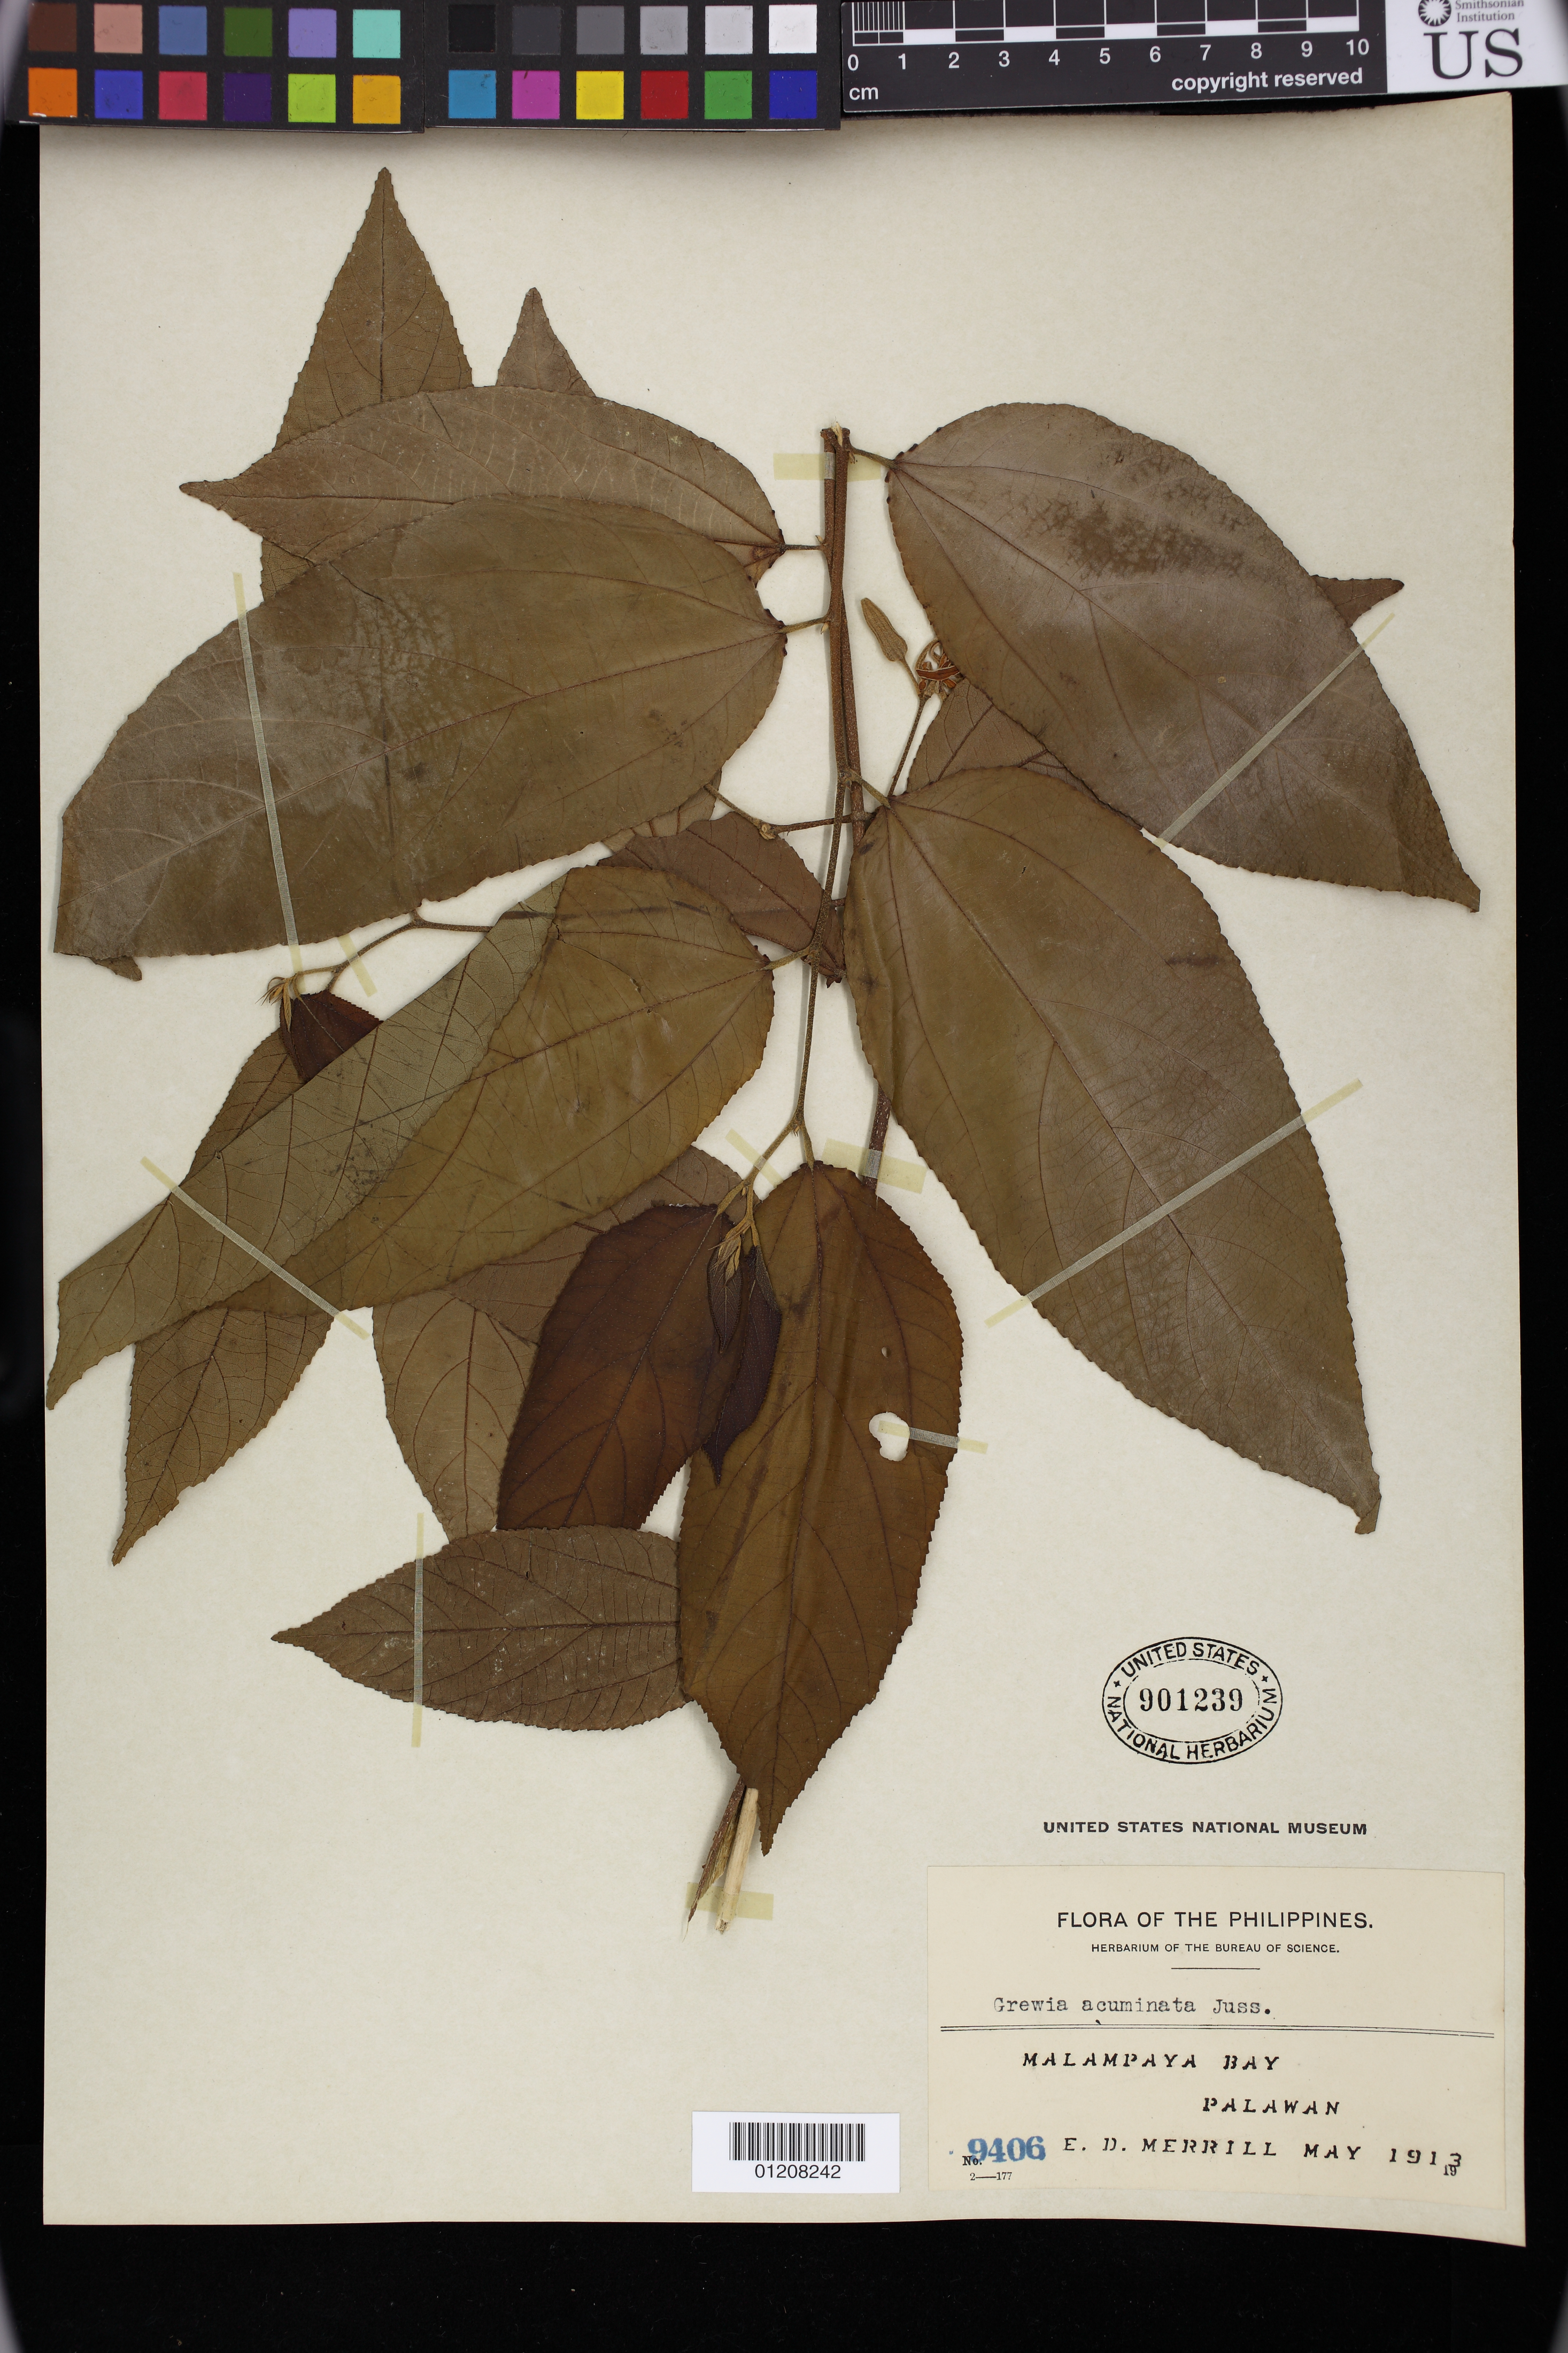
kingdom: Plantae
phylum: Tracheophyta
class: Magnoliopsida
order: Malvales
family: Malvaceae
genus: Grewia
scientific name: Grewia acuminata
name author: Juss.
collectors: E. Merrill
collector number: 9406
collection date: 1913-05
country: Philippines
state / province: Mimaropa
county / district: Palawan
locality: Malampaya Bay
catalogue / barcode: US 901239